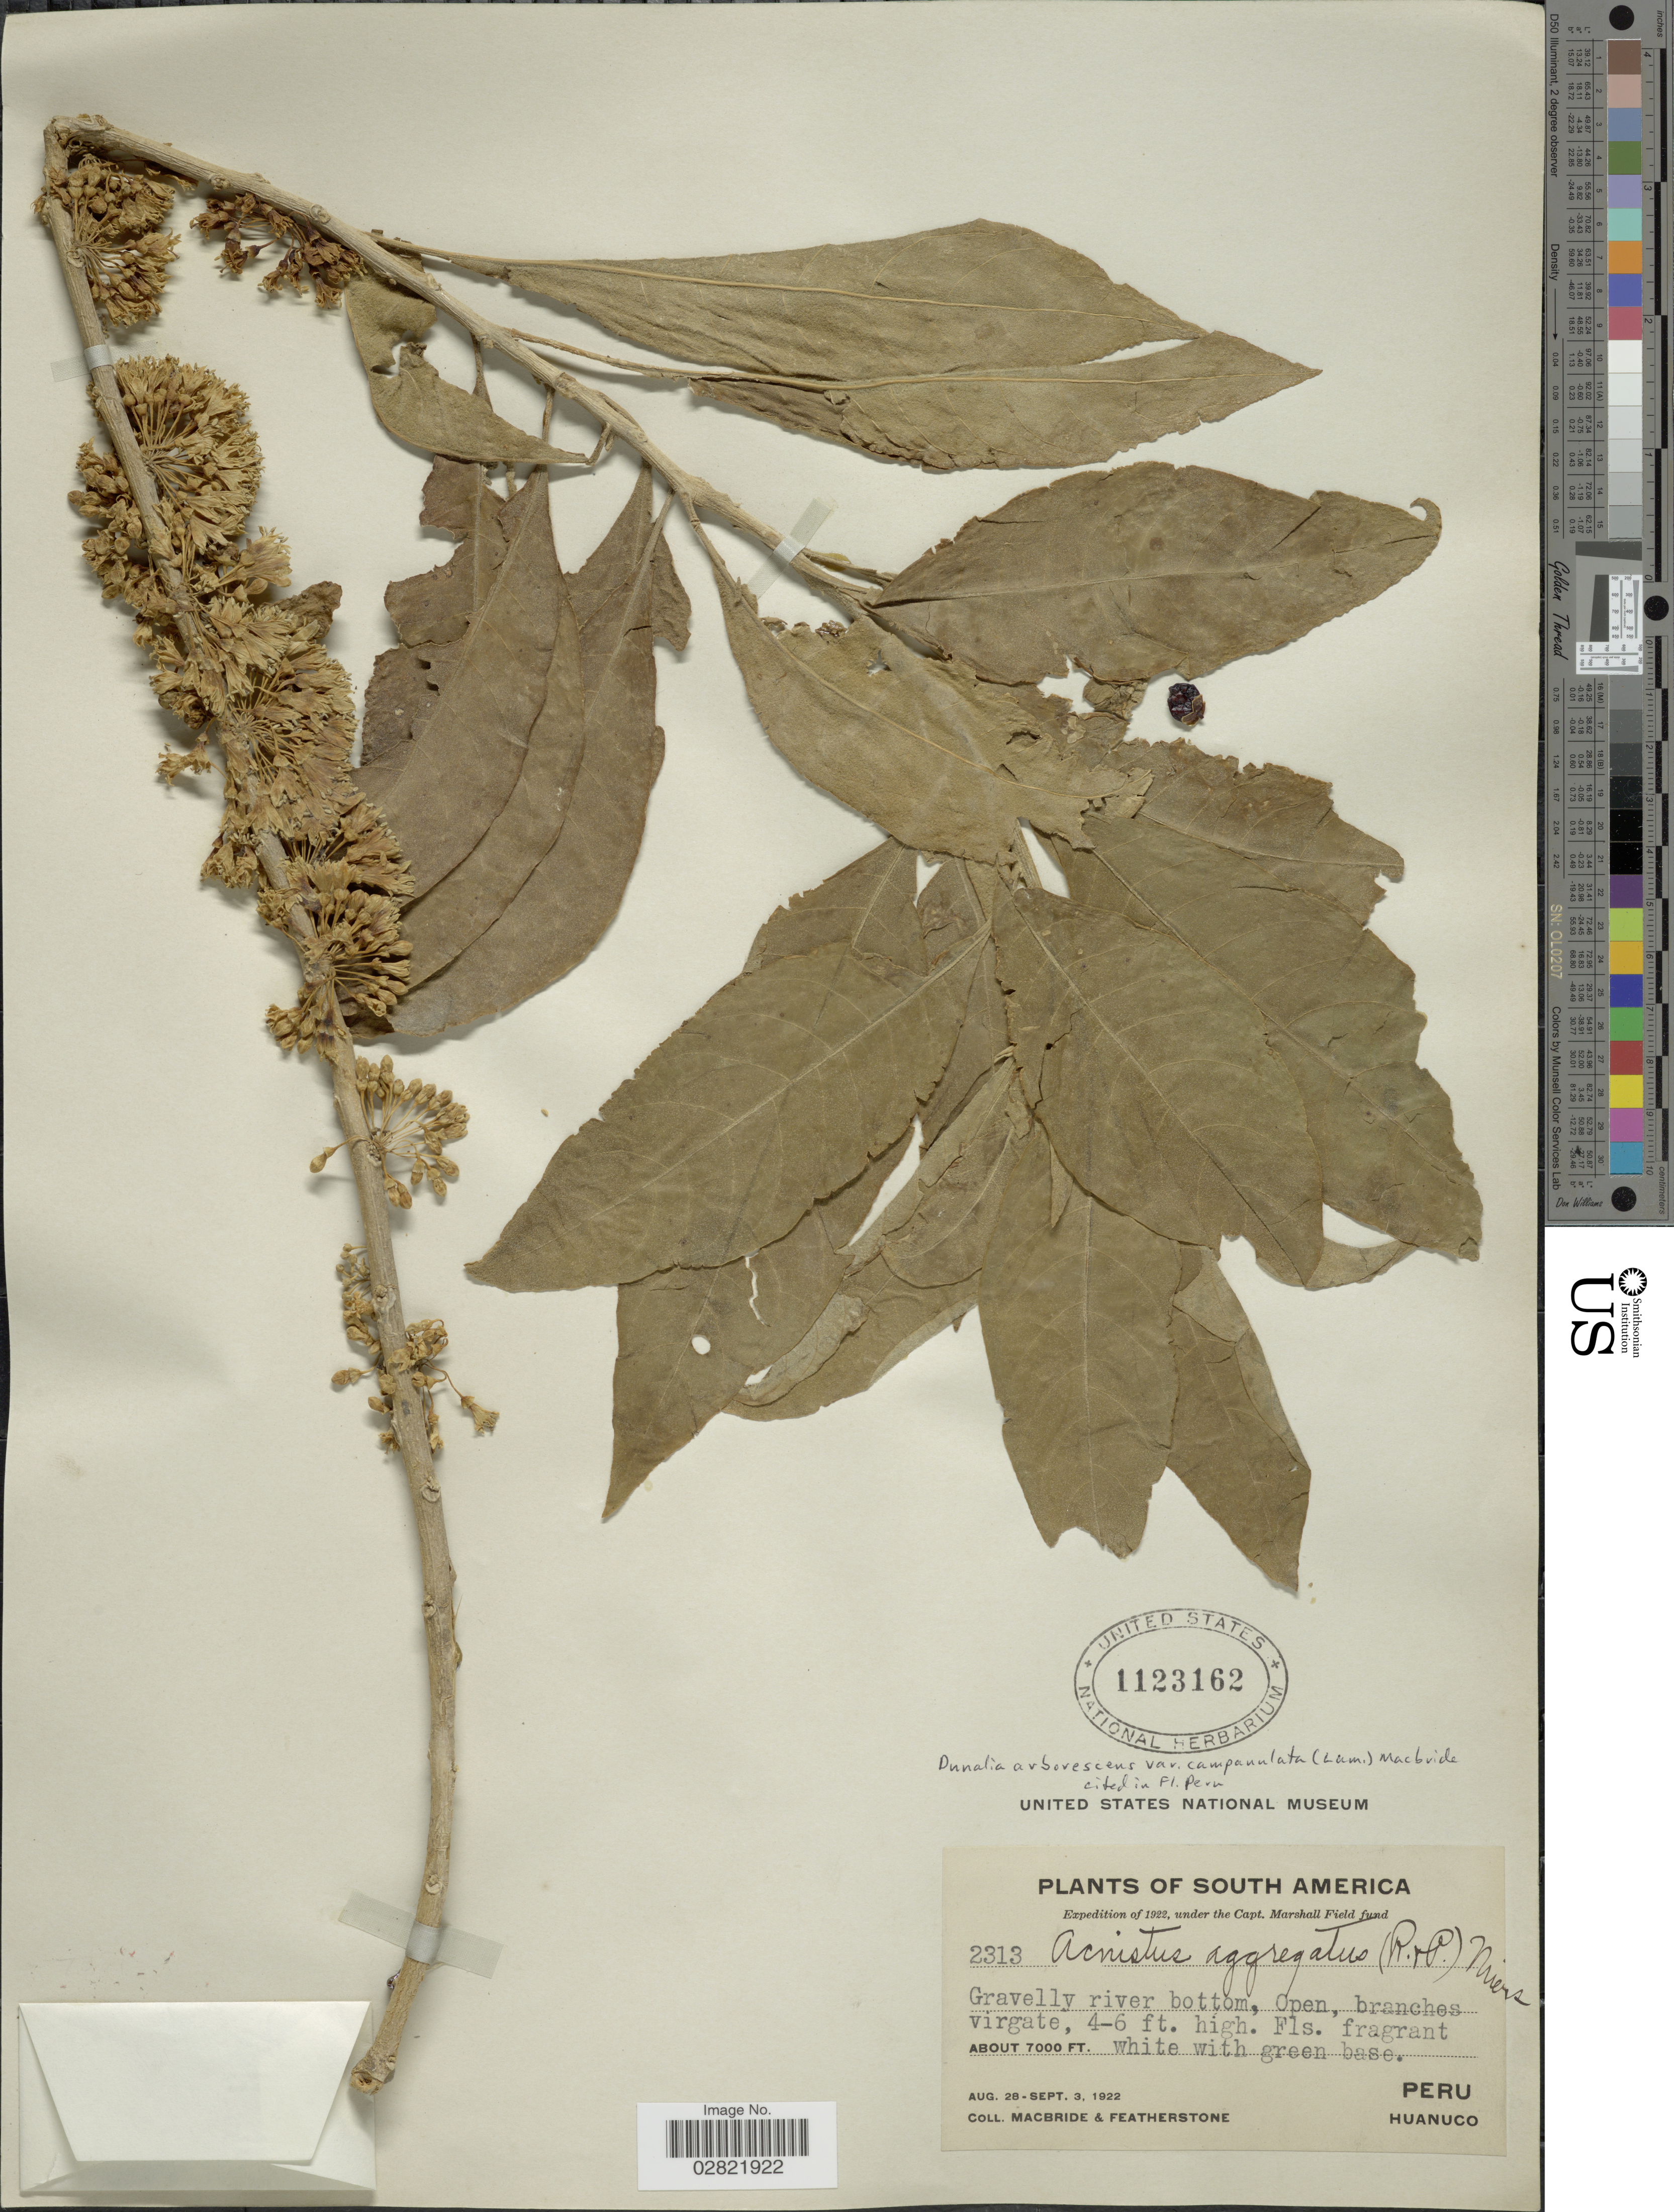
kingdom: Plantae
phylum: Tracheophyta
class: Magnoliopsida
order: Solanales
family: Solanaceae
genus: Acnistus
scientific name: Acnistus arborescens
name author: (L.) Schltdl.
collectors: Macbride, -- & -. Featherstone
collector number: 2313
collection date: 1922-08-28/1922-09-03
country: Peru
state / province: Huánuco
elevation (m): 2134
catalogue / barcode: US 1123162